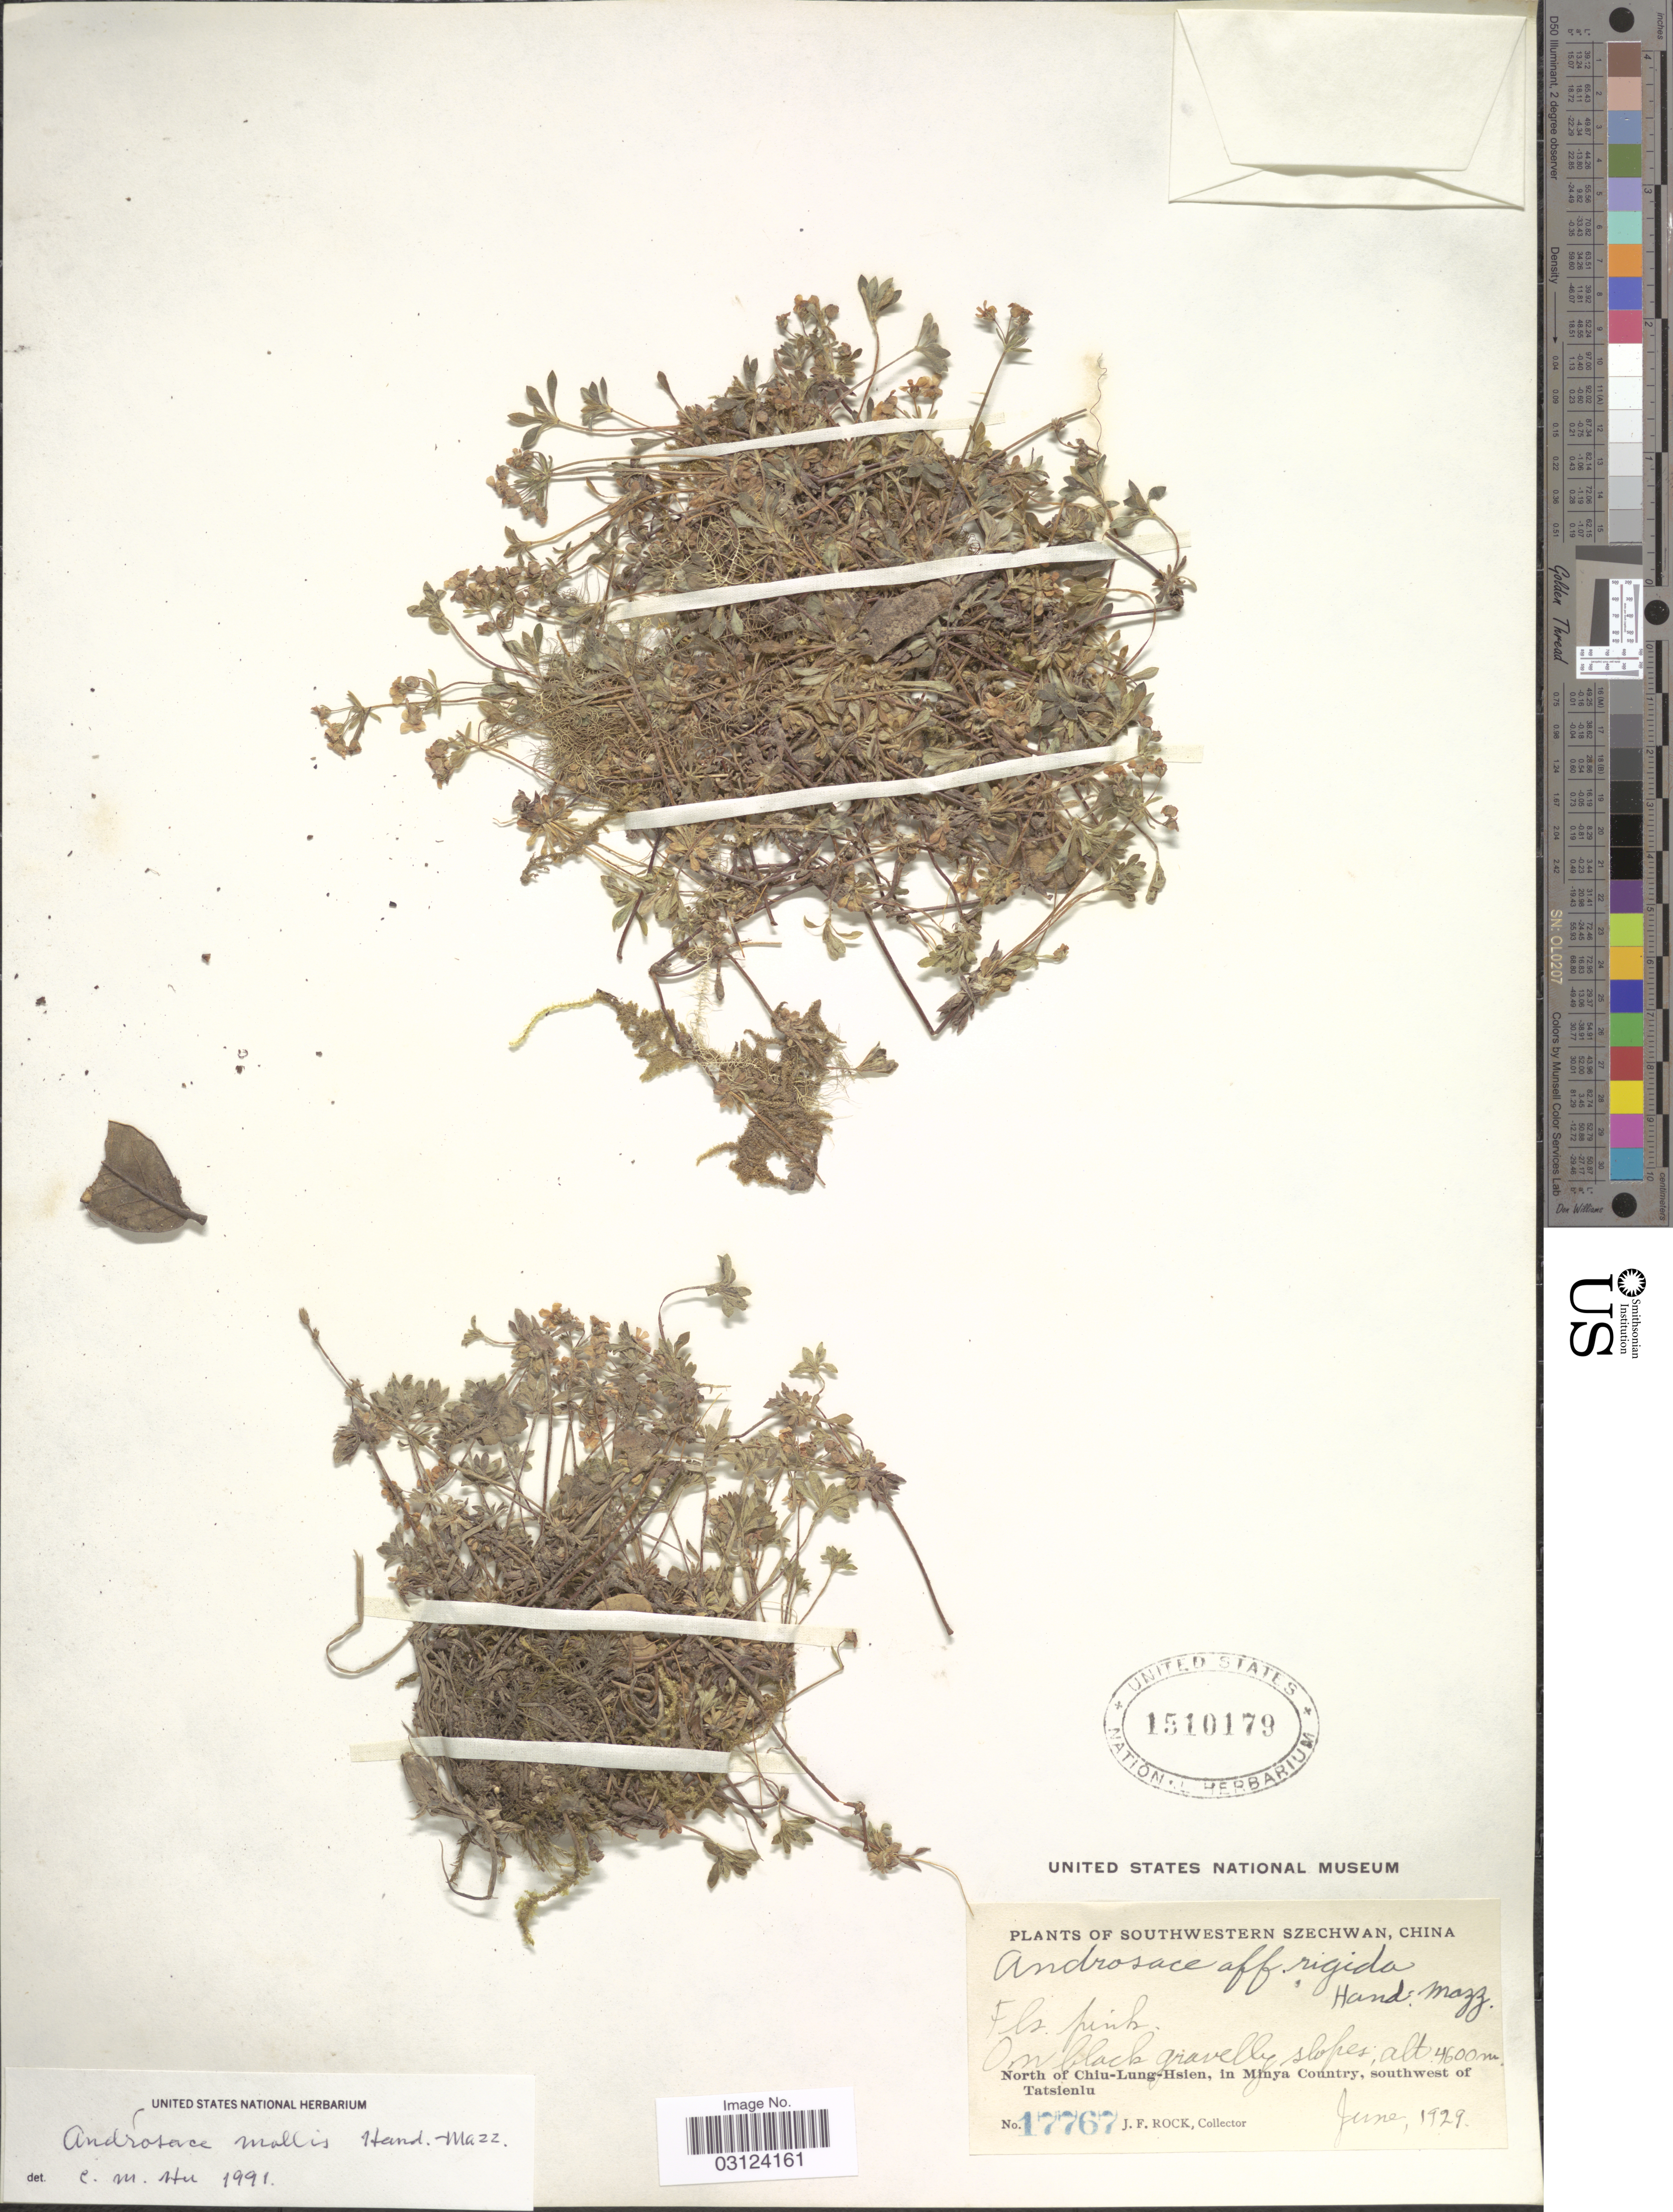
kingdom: Plantae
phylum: Tracheophyta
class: Magnoliopsida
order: Ericales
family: Primulaceae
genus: Androsace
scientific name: Androsace mollis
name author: Hand.-Mazz.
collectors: J. Rock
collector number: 17767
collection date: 1929-06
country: China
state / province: Sichuan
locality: Southwestern Szechwan, China, North of Chiu-Lung-Hsien, in Minya Country, southwest of Tatsienlu.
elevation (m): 4600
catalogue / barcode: US 1510179